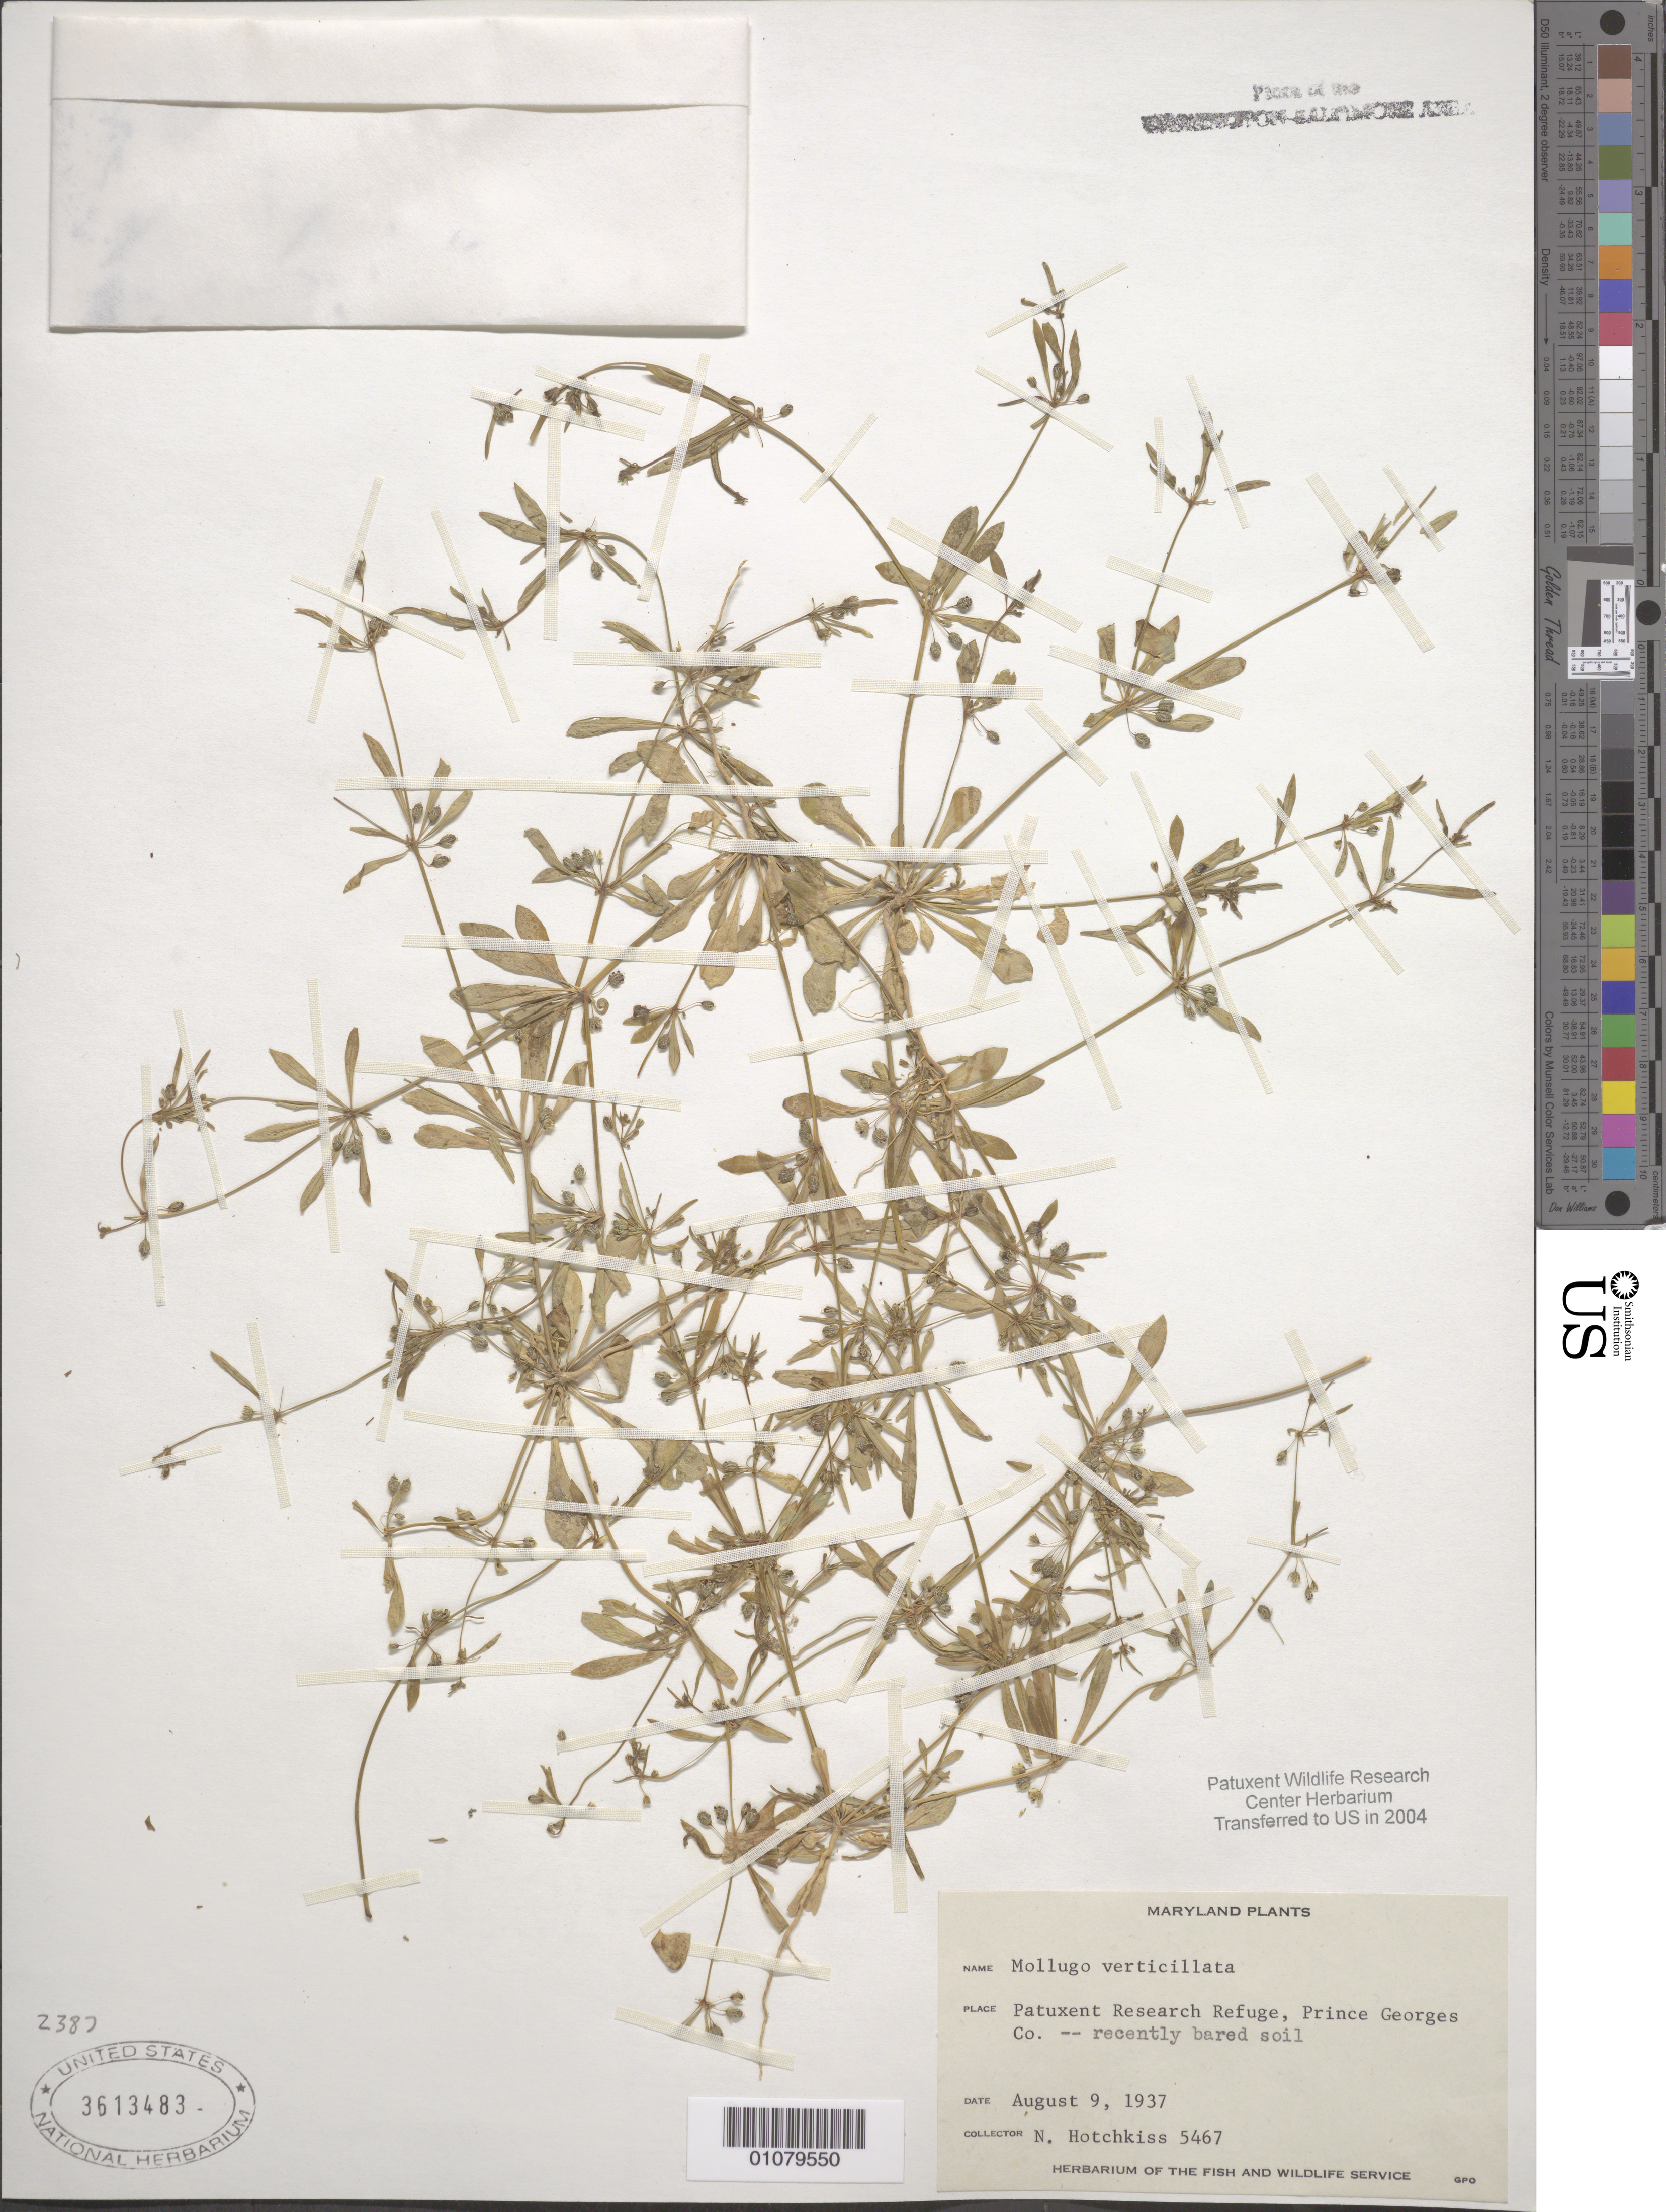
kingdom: Plantae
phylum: Tracheophyta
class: Magnoliopsida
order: Caryophyllales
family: Molluginaceae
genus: Mollugo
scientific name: Mollugo verticillata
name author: L.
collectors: N. Hotchkiss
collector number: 5467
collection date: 1937-08-09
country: United States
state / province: Maryland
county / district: Prince George's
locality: Patuxent Wildlife Refuge.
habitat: Recently bared soil.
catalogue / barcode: US 3613483